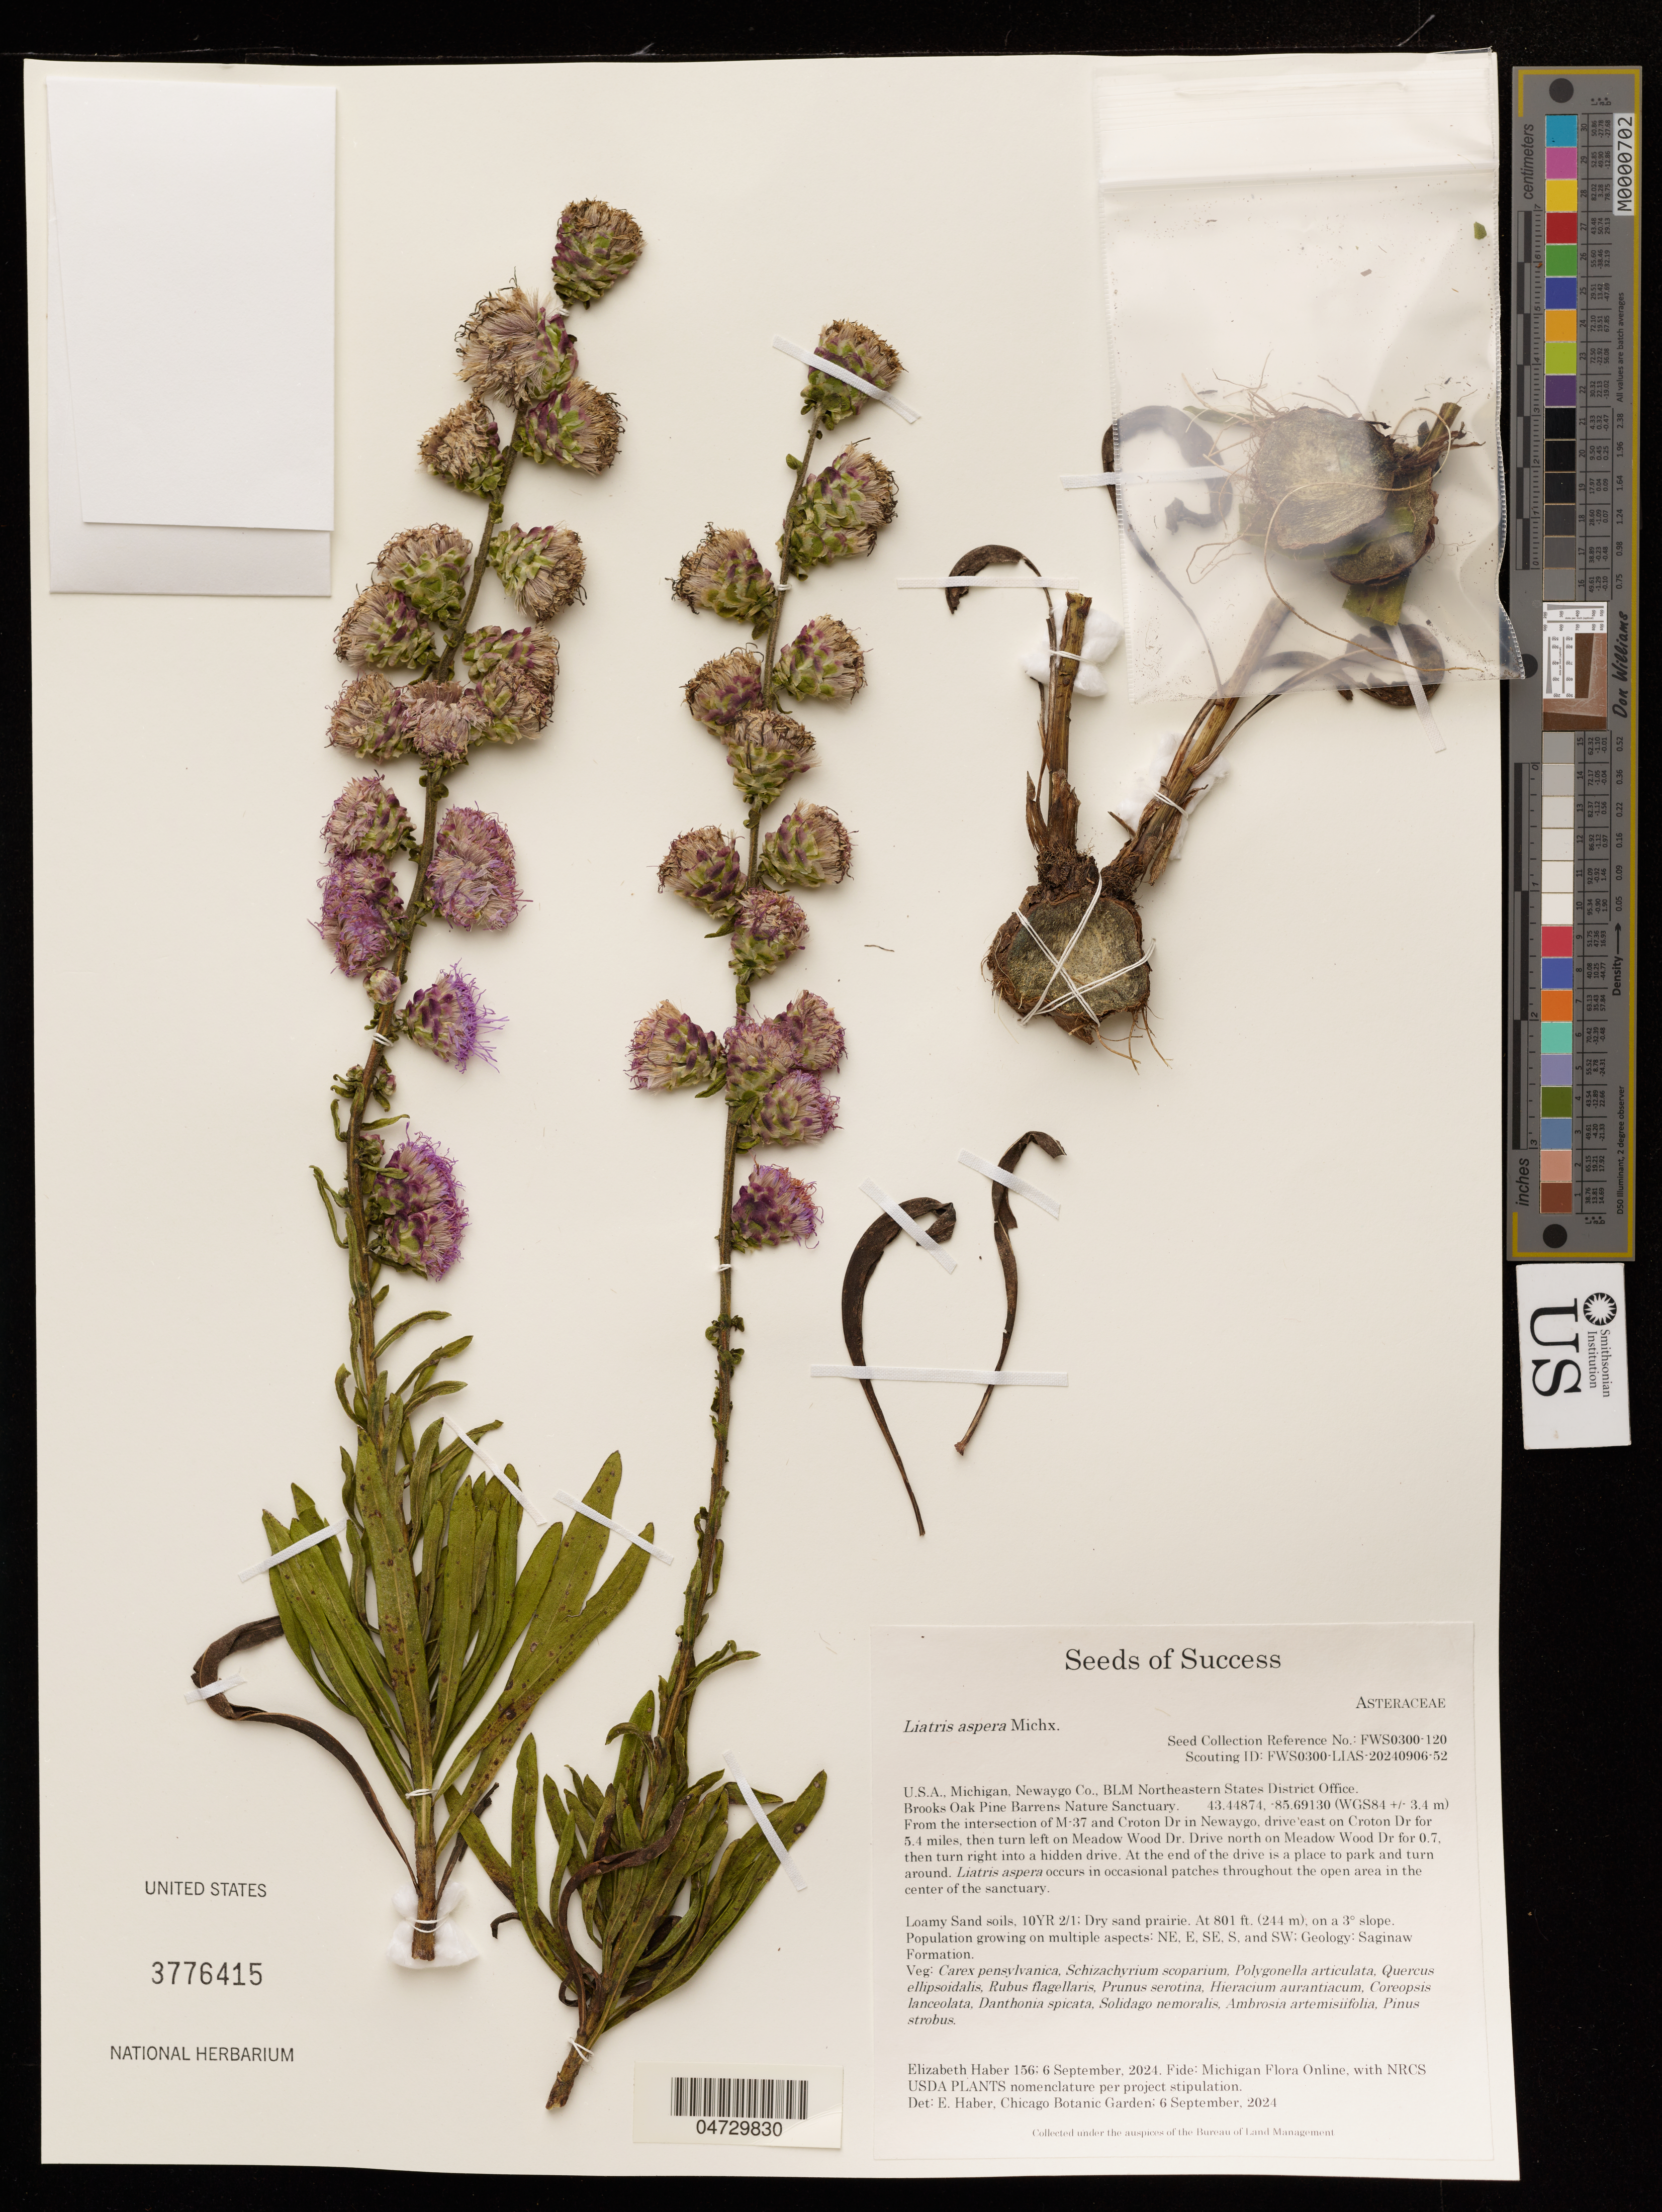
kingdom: Plantae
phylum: Tracheophyta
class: Magnoliopsida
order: Asterales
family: Asteraceae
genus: Liatris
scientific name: Liatris aspera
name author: Michx.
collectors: E. Haber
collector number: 156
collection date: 2024-09-06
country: United States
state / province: Michigan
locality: NewagNewaygo Co., BLM Northeastern States District Office. Brooks Oak Pine Barrens Nature Sanctuary. (WGS84 +/‑ 3.4 m). From the intersection of M‑37 and Croton Dr in Newaygo, drive east on Croton Dr for 5.4 miles, then turn left on Meadow Wood Dr. Drive north on Meadow Wood Dr for 0.7, then turn right into a hidden drive. At the end of the drive is a place to park and turn around. Liatris aspera occurs in occasional patches throughout the open area in the center of the sanctuary.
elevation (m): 244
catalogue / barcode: US 3776415